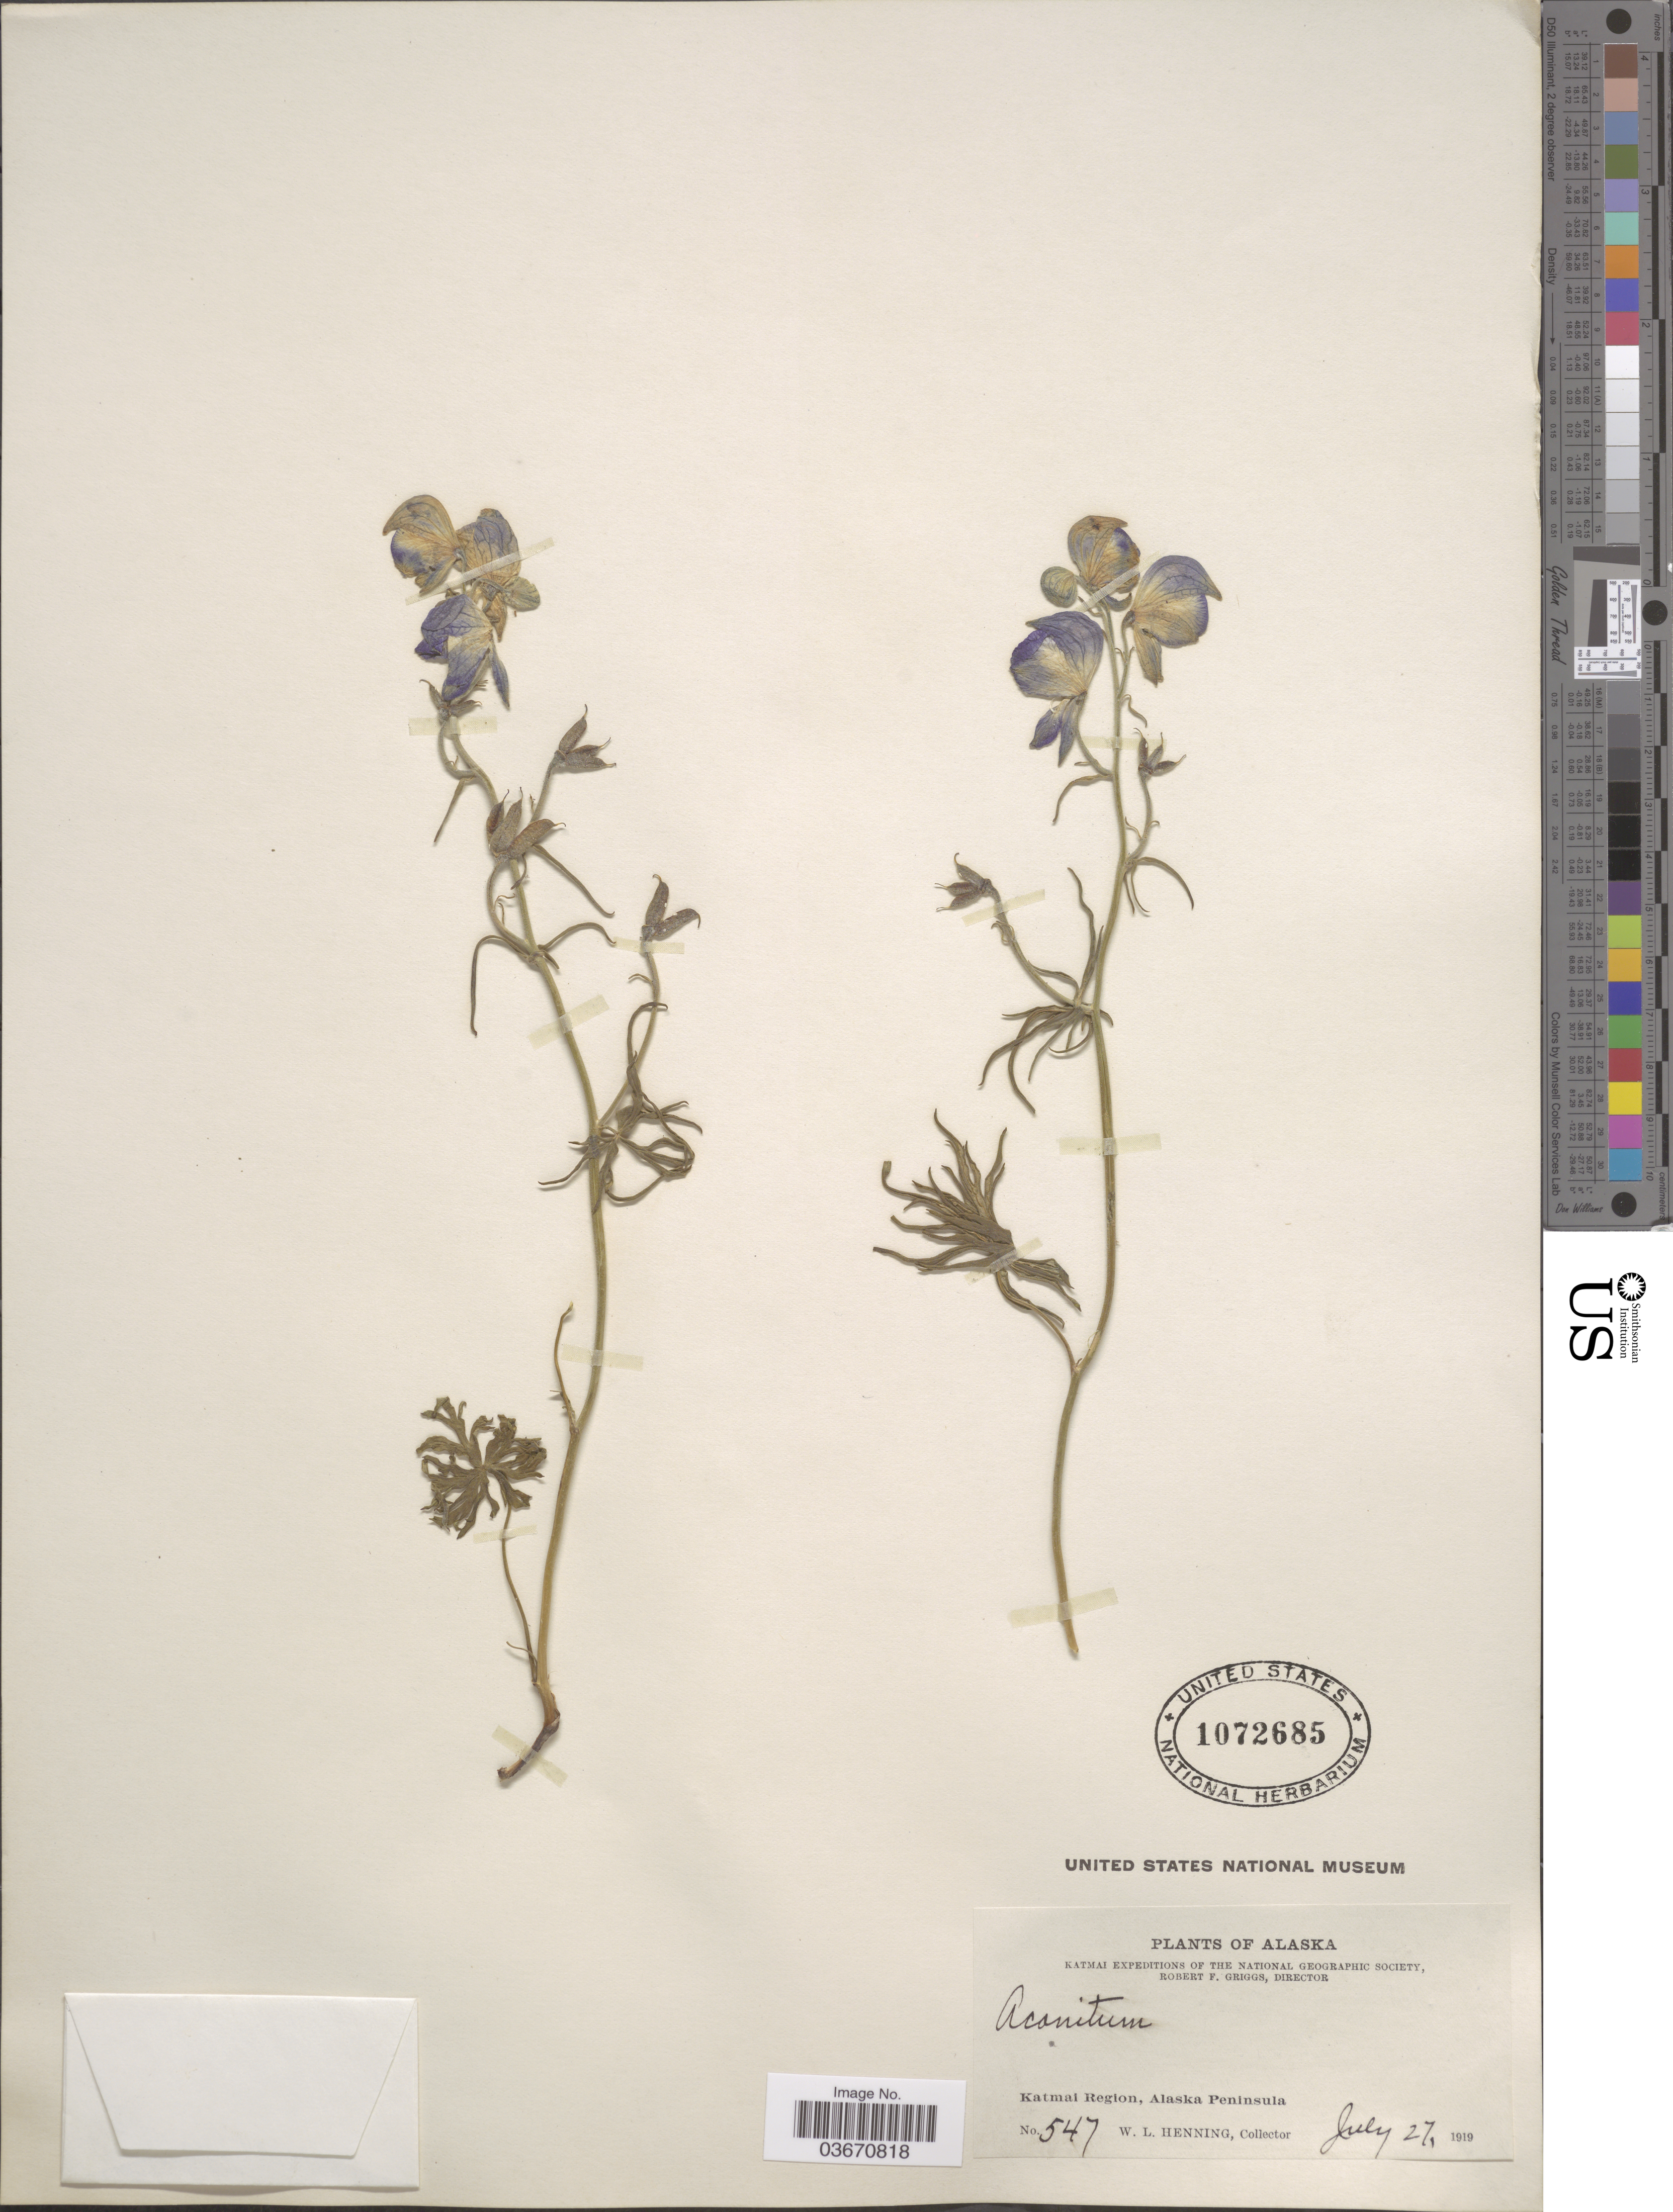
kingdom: Plantae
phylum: Tracheophyta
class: Magnoliopsida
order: Ranunculales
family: Ranunculaceae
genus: Aconitum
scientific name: Aconitum delphinifolium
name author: DC.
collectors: W. Henning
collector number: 547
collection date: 1919-07-27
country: United States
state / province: Alaska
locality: Katmai Region, Alaska Peninsula.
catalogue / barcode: US 1072685